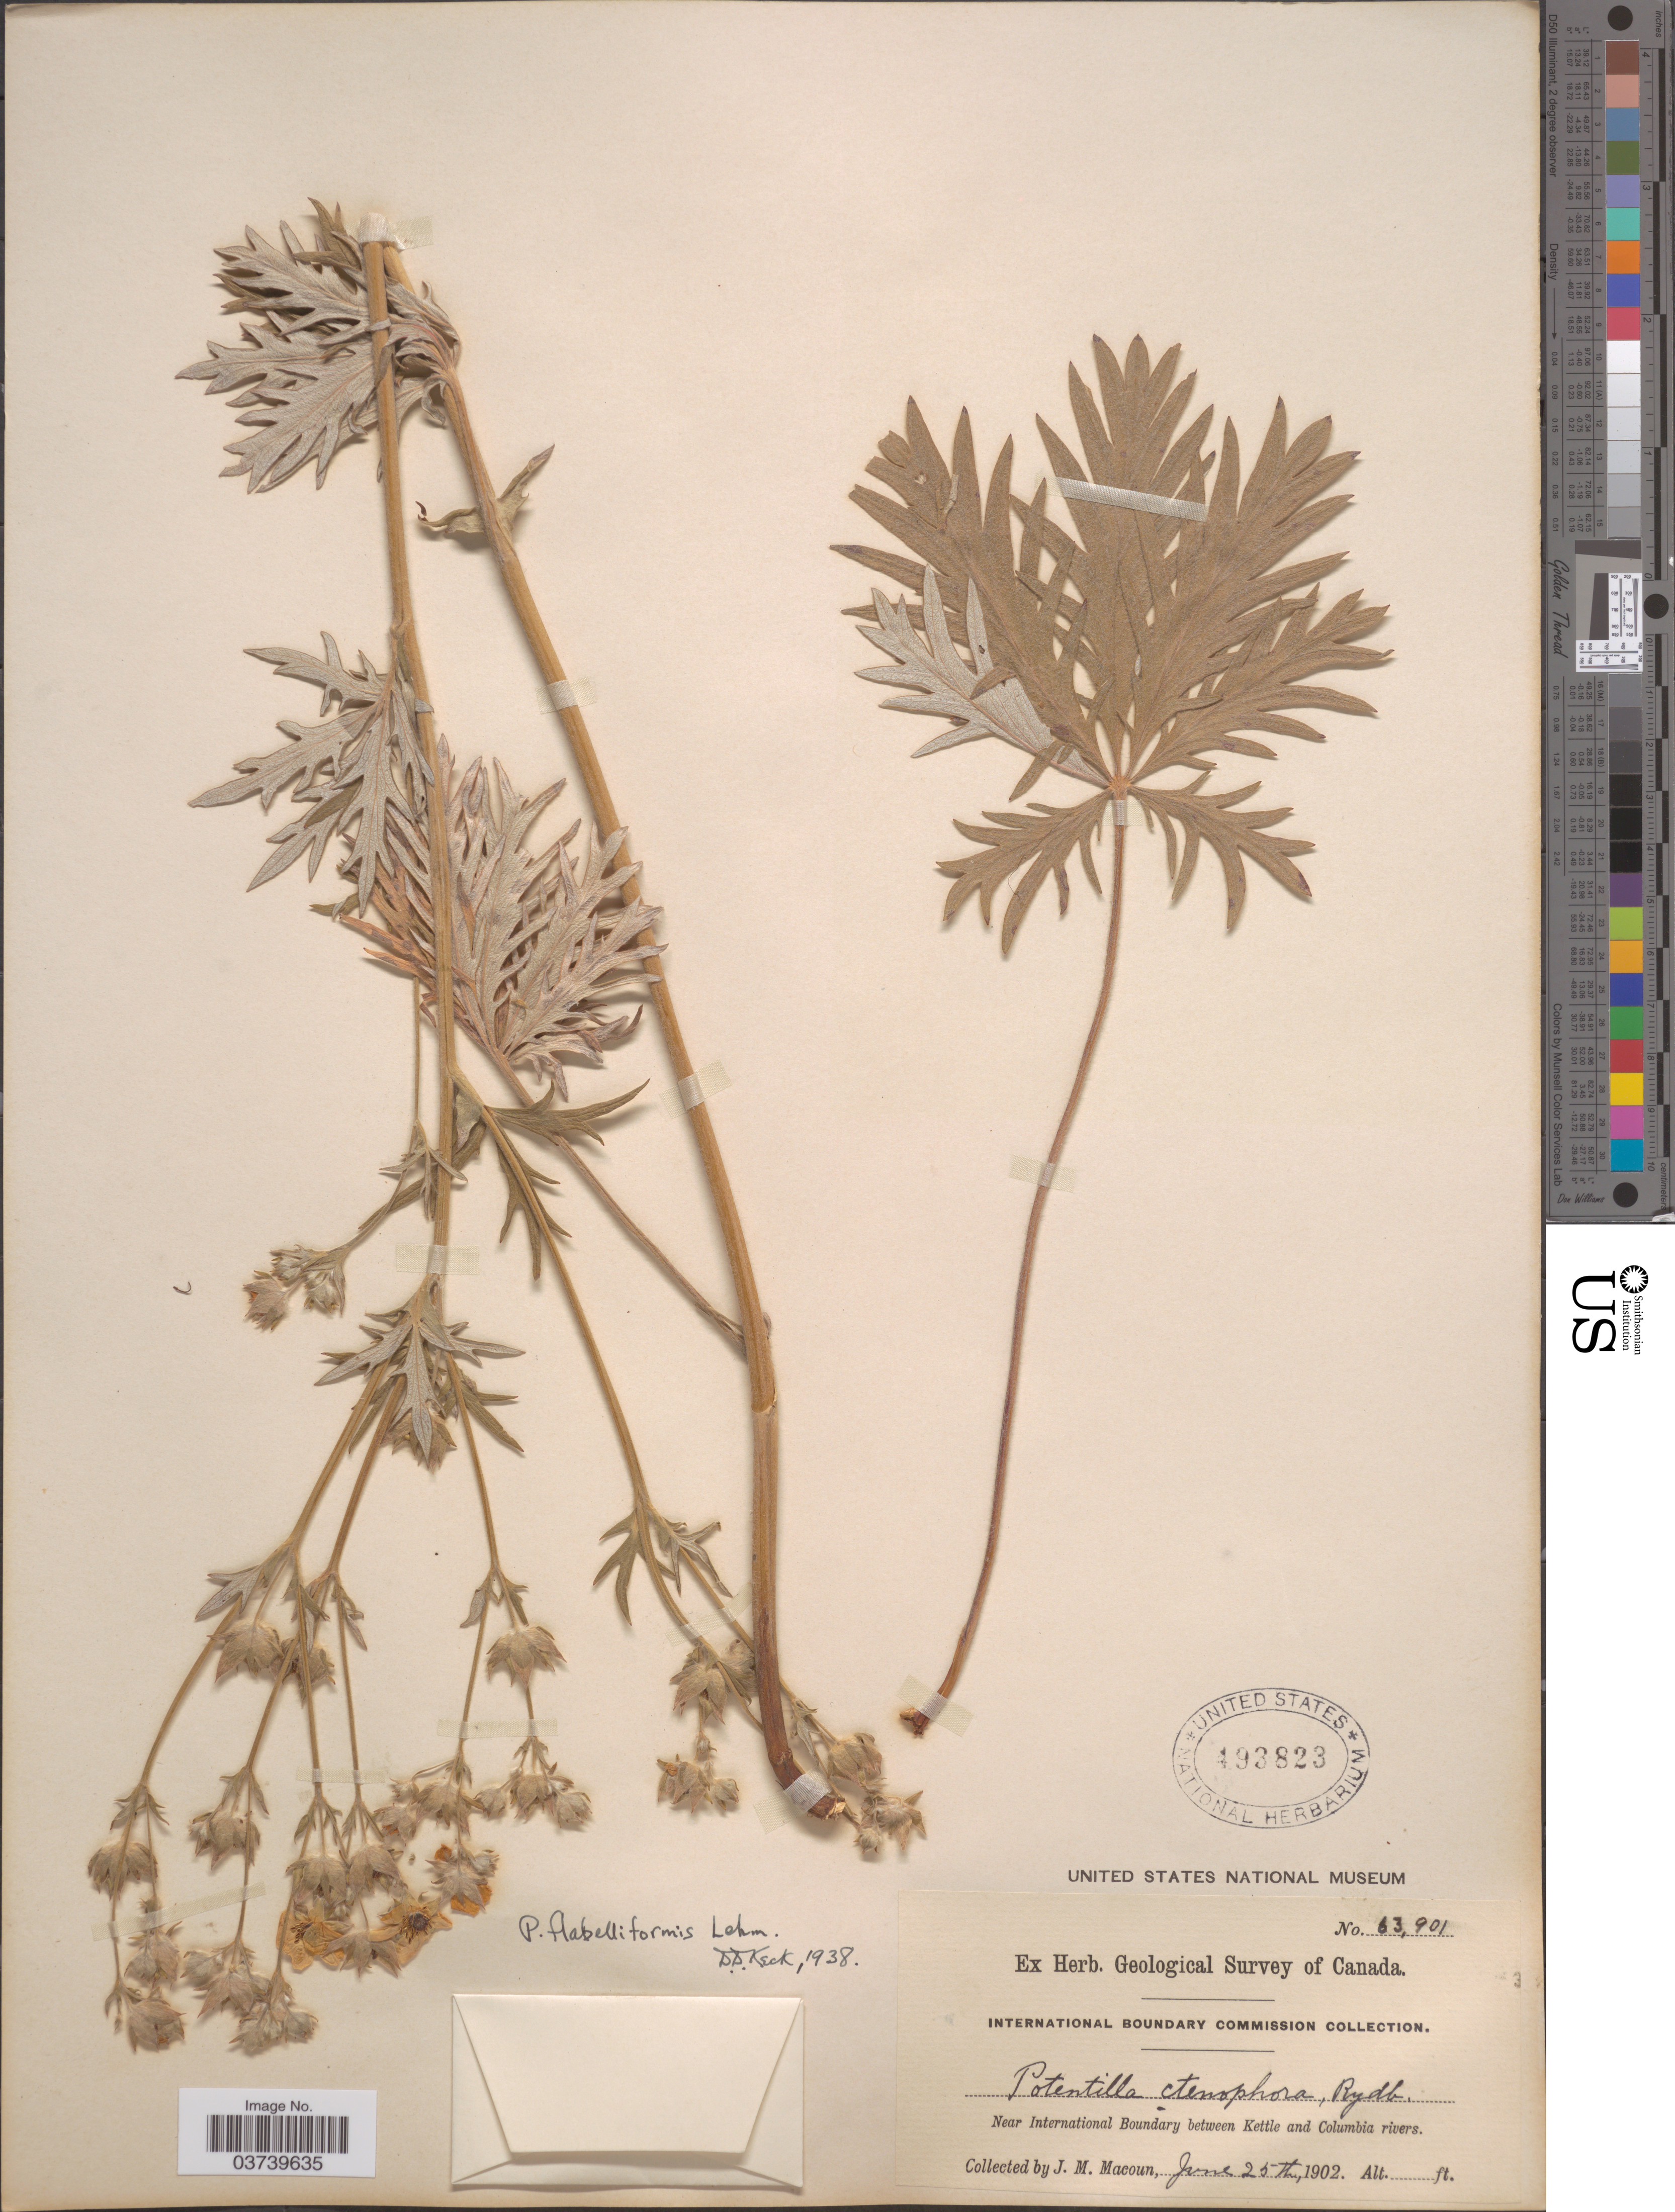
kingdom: Plantae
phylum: Tracheophyta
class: Magnoliopsida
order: Rosales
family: Rosaceae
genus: Potentilla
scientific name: Potentilla gracilis var. flabelliformis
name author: (Lehm.) Nutt.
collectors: J. M. Macoun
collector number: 63901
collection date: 1902-06-25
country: Canada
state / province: British Columbia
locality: Near International Boundary between Kettle and Columbia rivers.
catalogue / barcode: US 493823